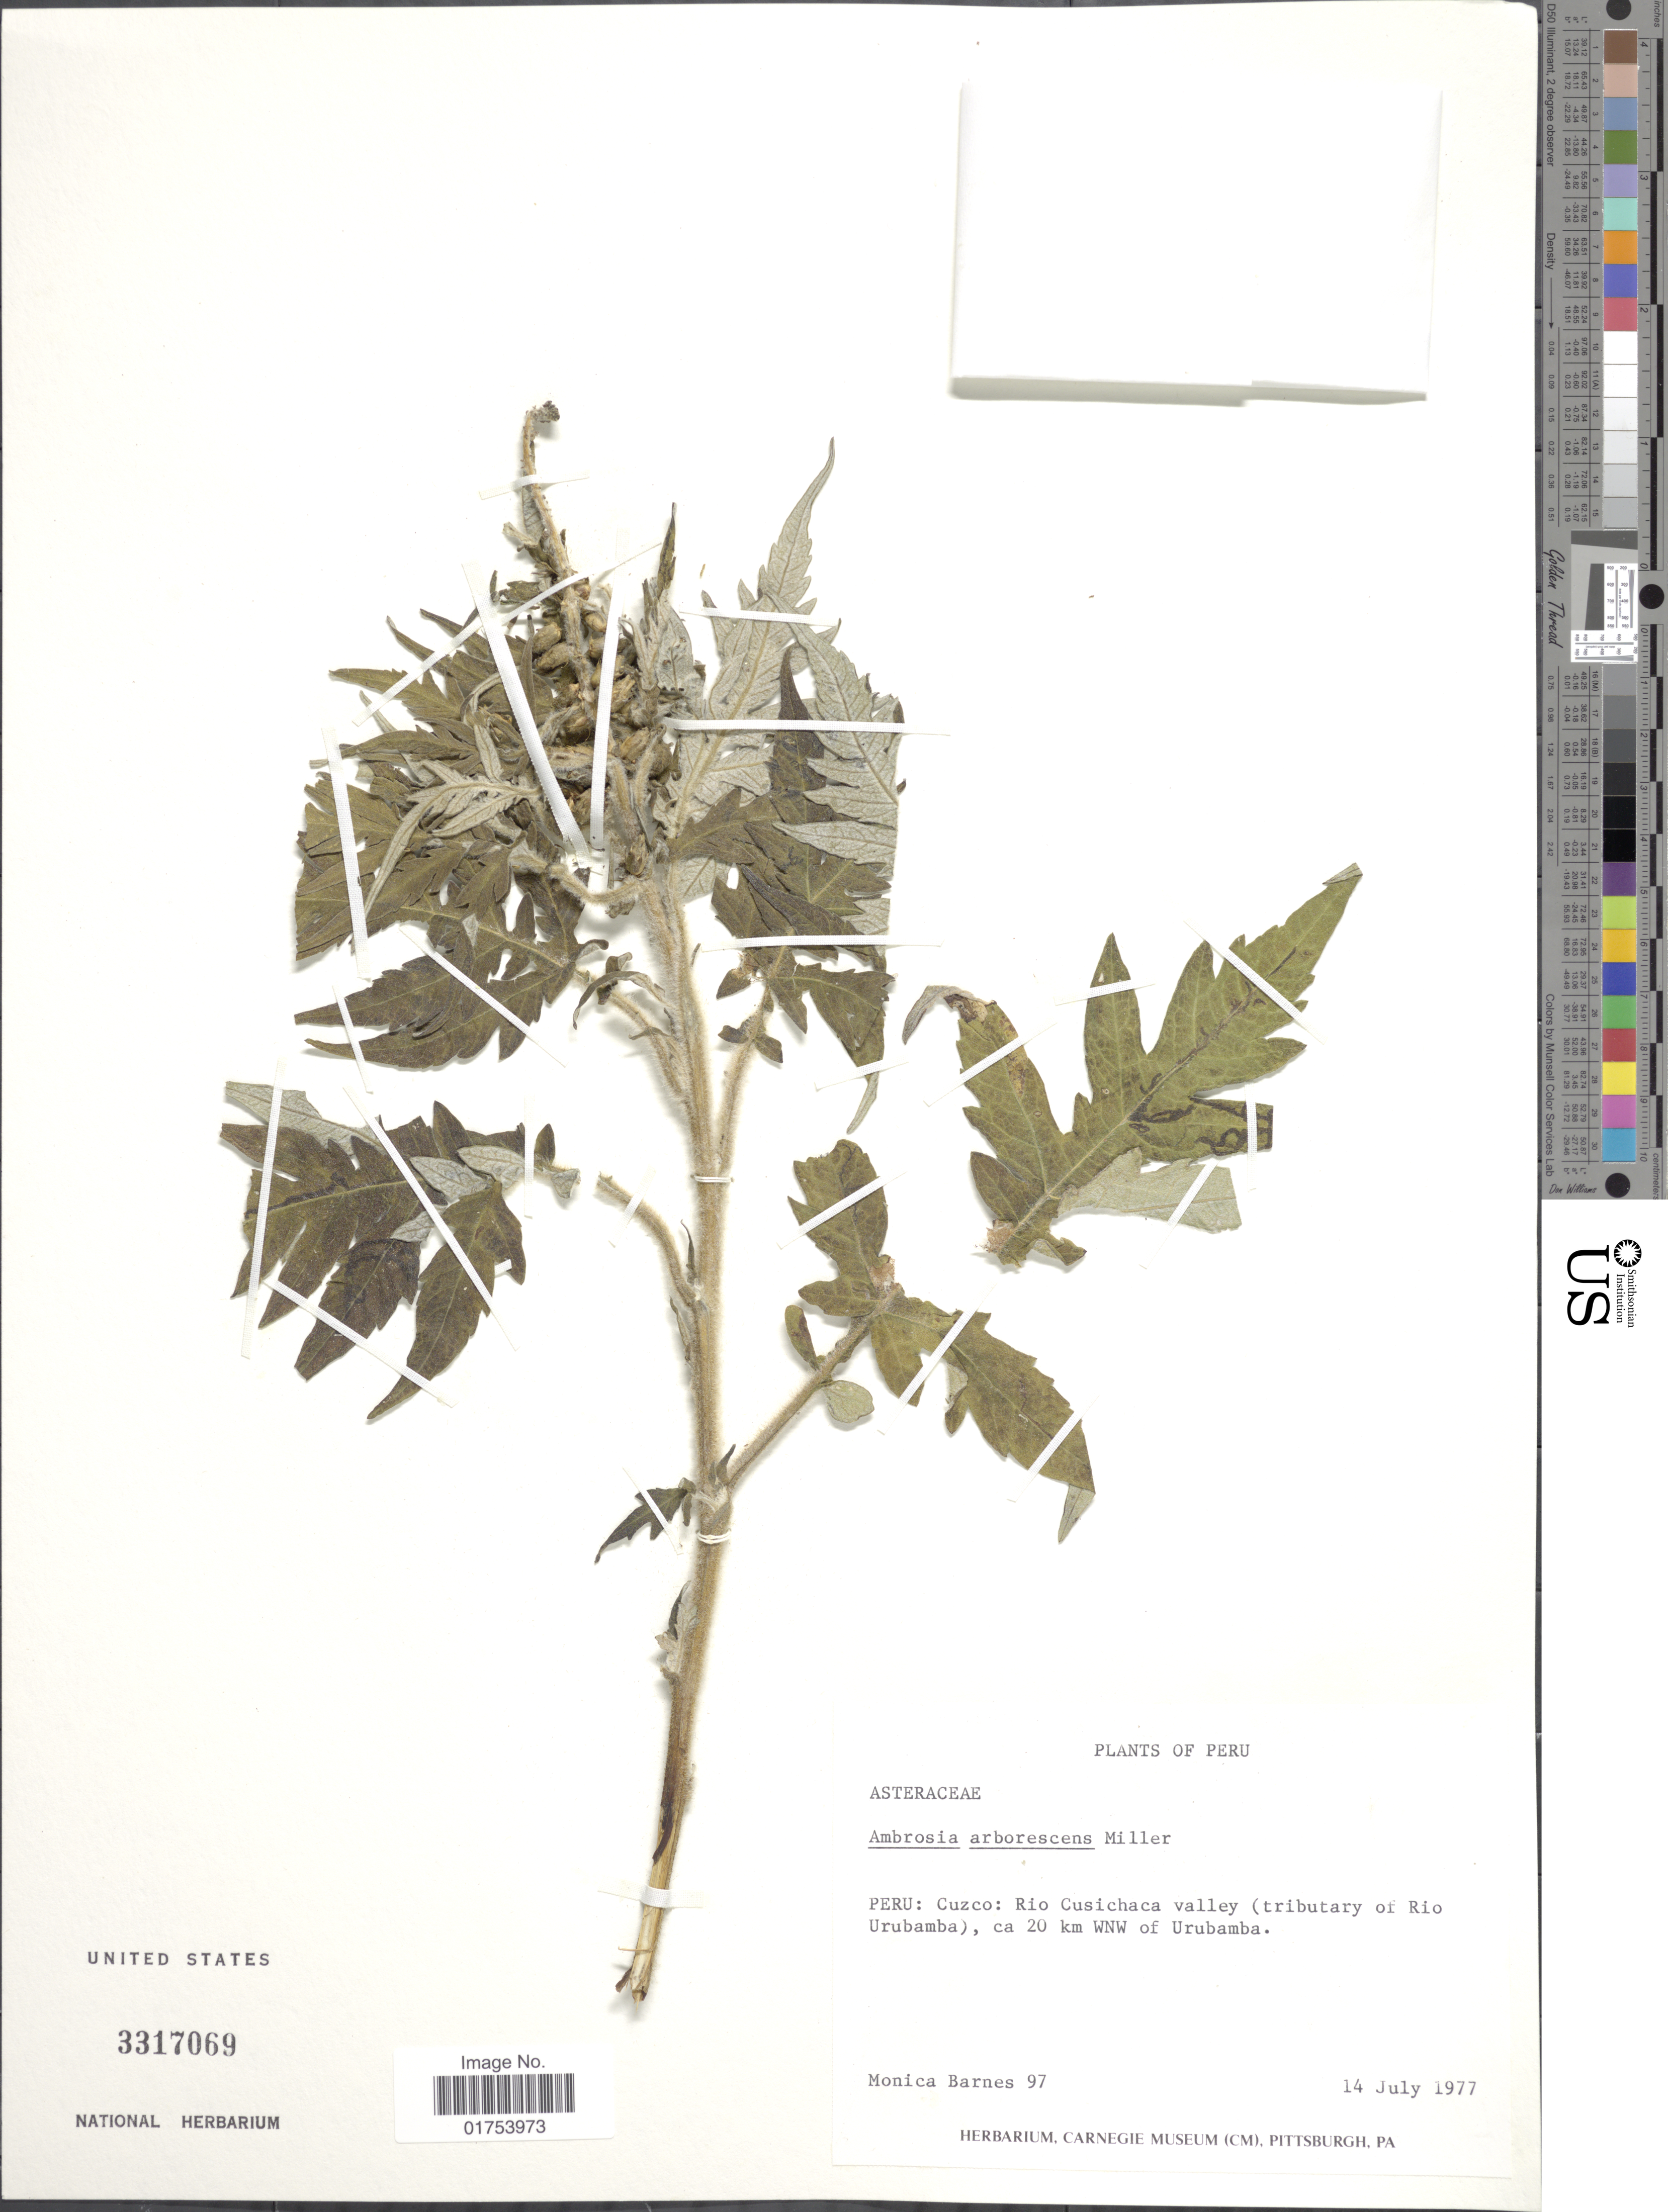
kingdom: Plantae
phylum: Tracheophyta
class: Magnoliopsida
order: Asterales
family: Asteraceae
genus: Ambrosia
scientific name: Ambrosia arborescens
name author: Mill.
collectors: M. Barnes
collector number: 97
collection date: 1977-07-14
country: Peru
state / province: Cusco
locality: Rio Cusichaca Valley (tributary of Rio Urubamba), ca. 20 km WNW of Urubamba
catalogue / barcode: US 3317069